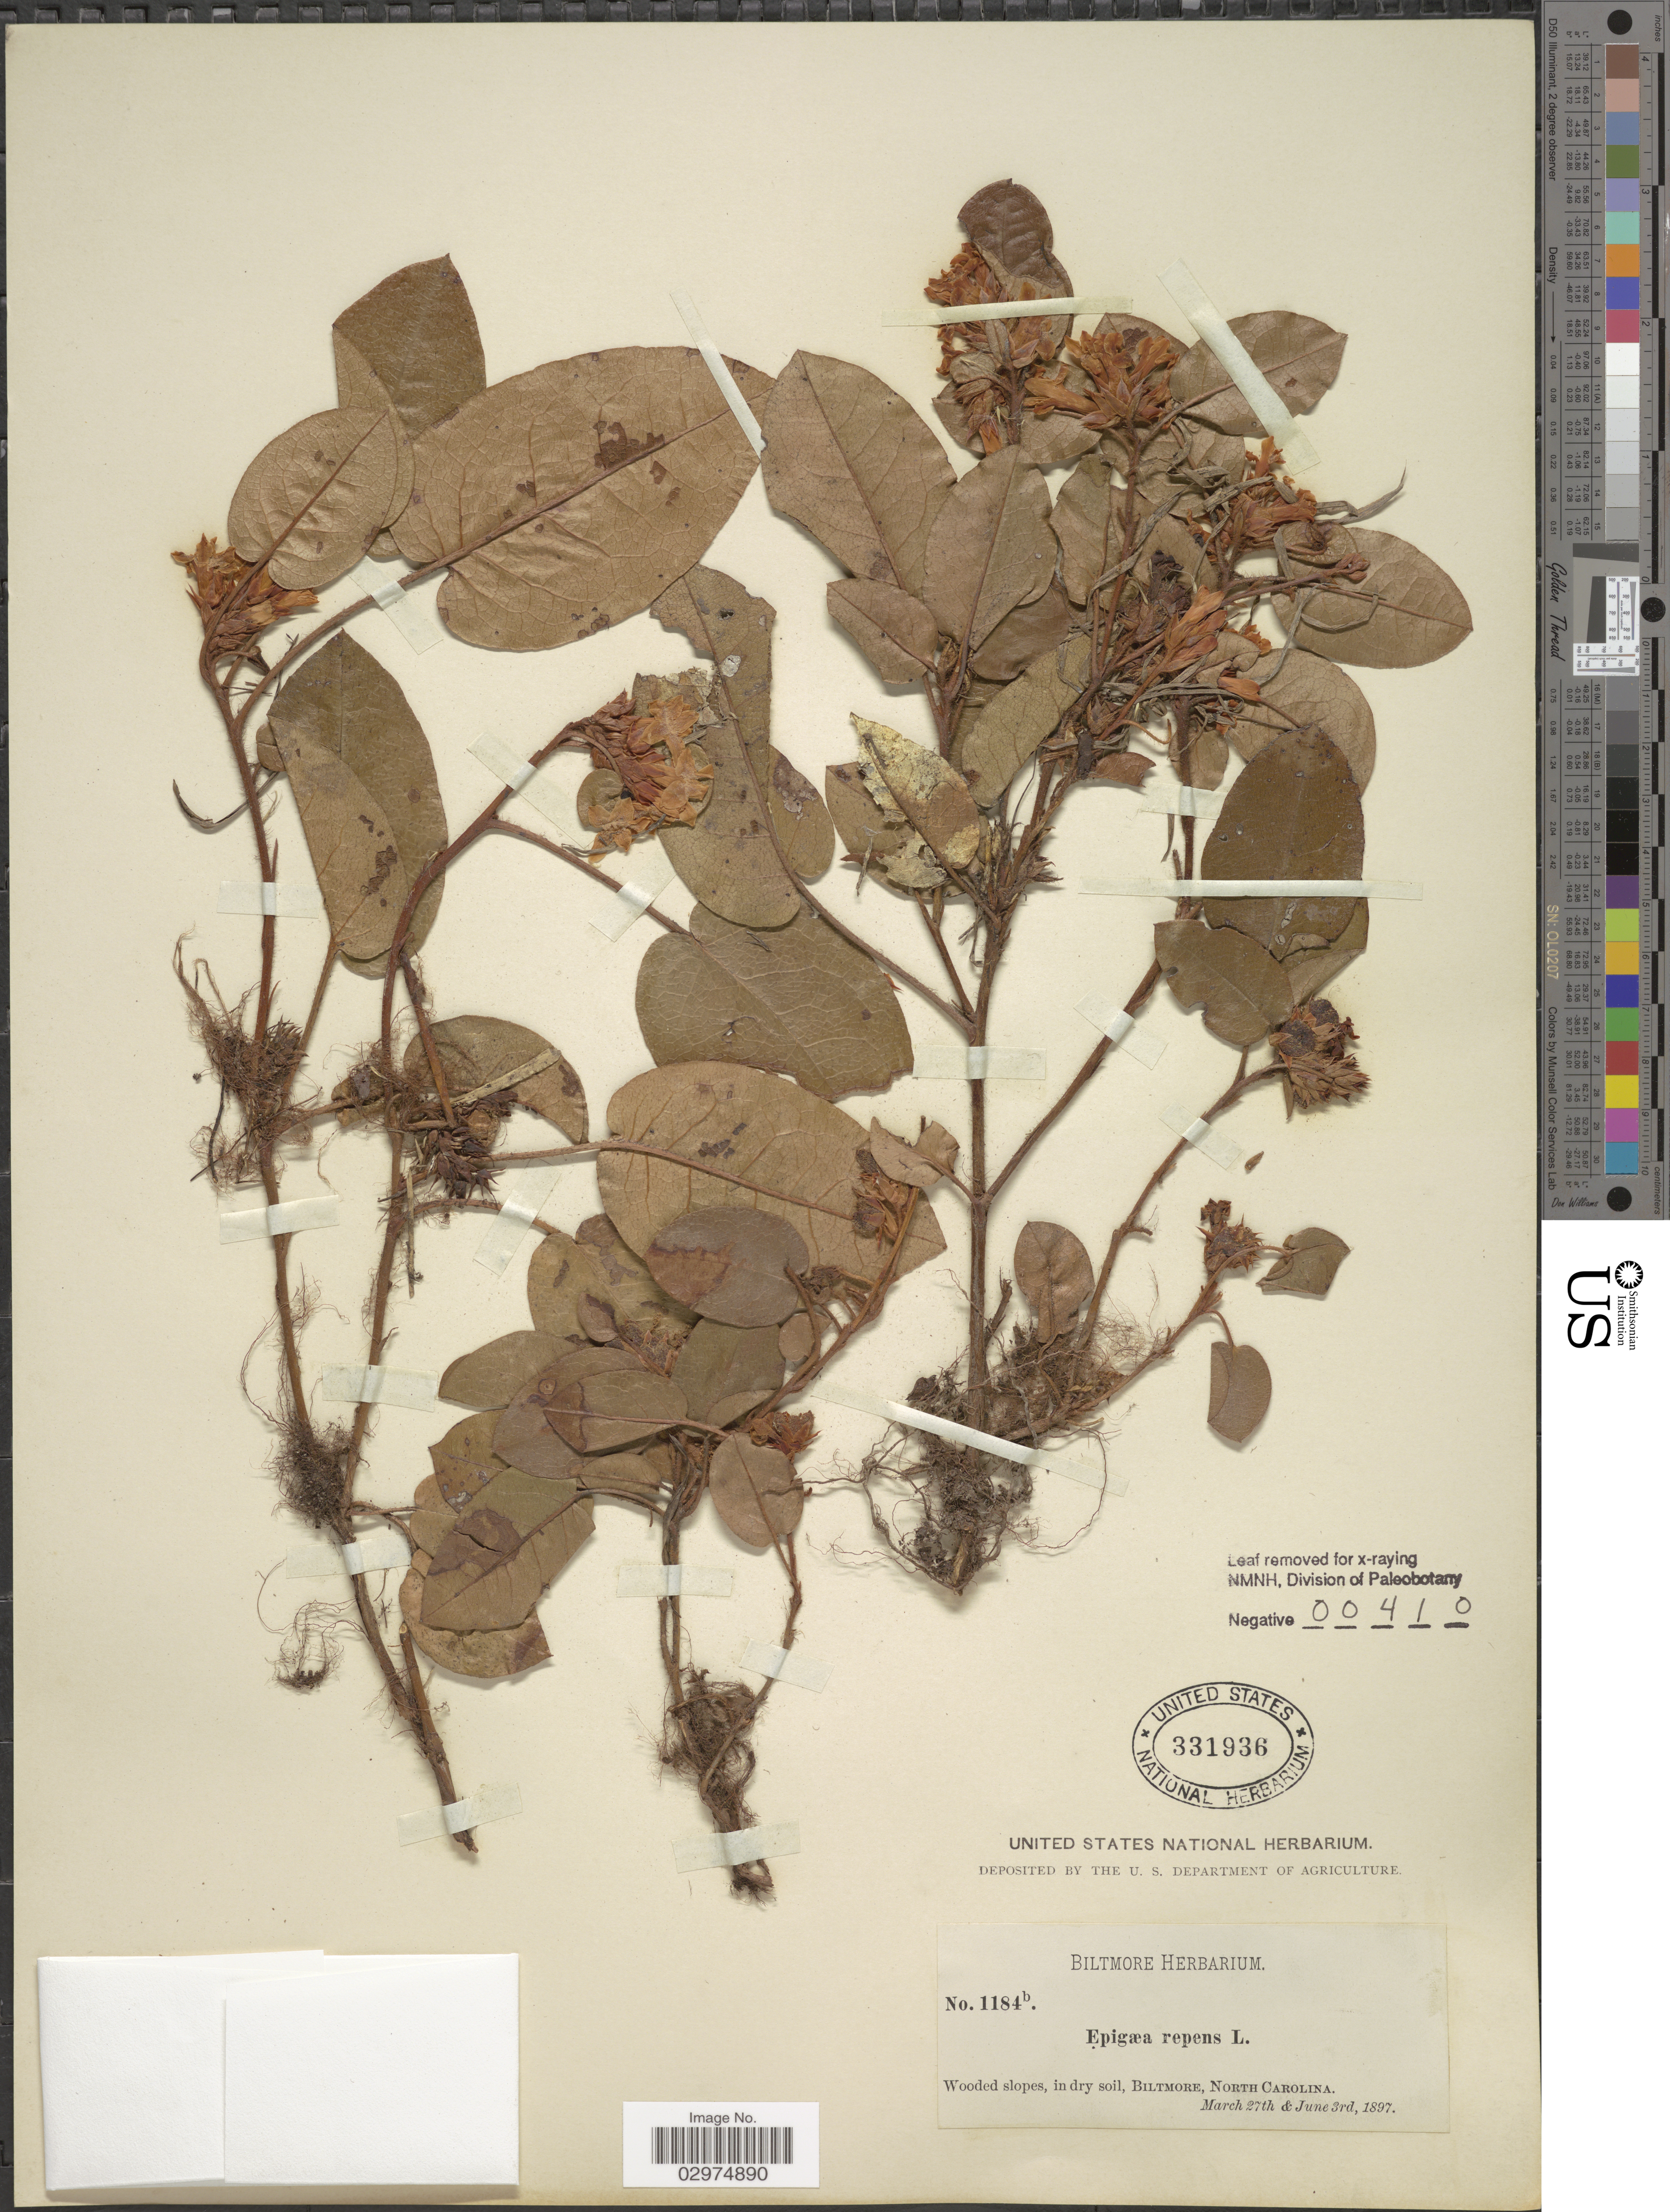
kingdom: Plantae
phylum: Tracheophyta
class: Magnoliopsida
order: Ericales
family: Ericaceae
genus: Epigaea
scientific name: Epigaea repens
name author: L.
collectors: ex herb. Biltmore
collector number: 1184b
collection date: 1897-03-27/1897-06-03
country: United States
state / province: North Carolina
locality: Biltmore.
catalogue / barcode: US 331936